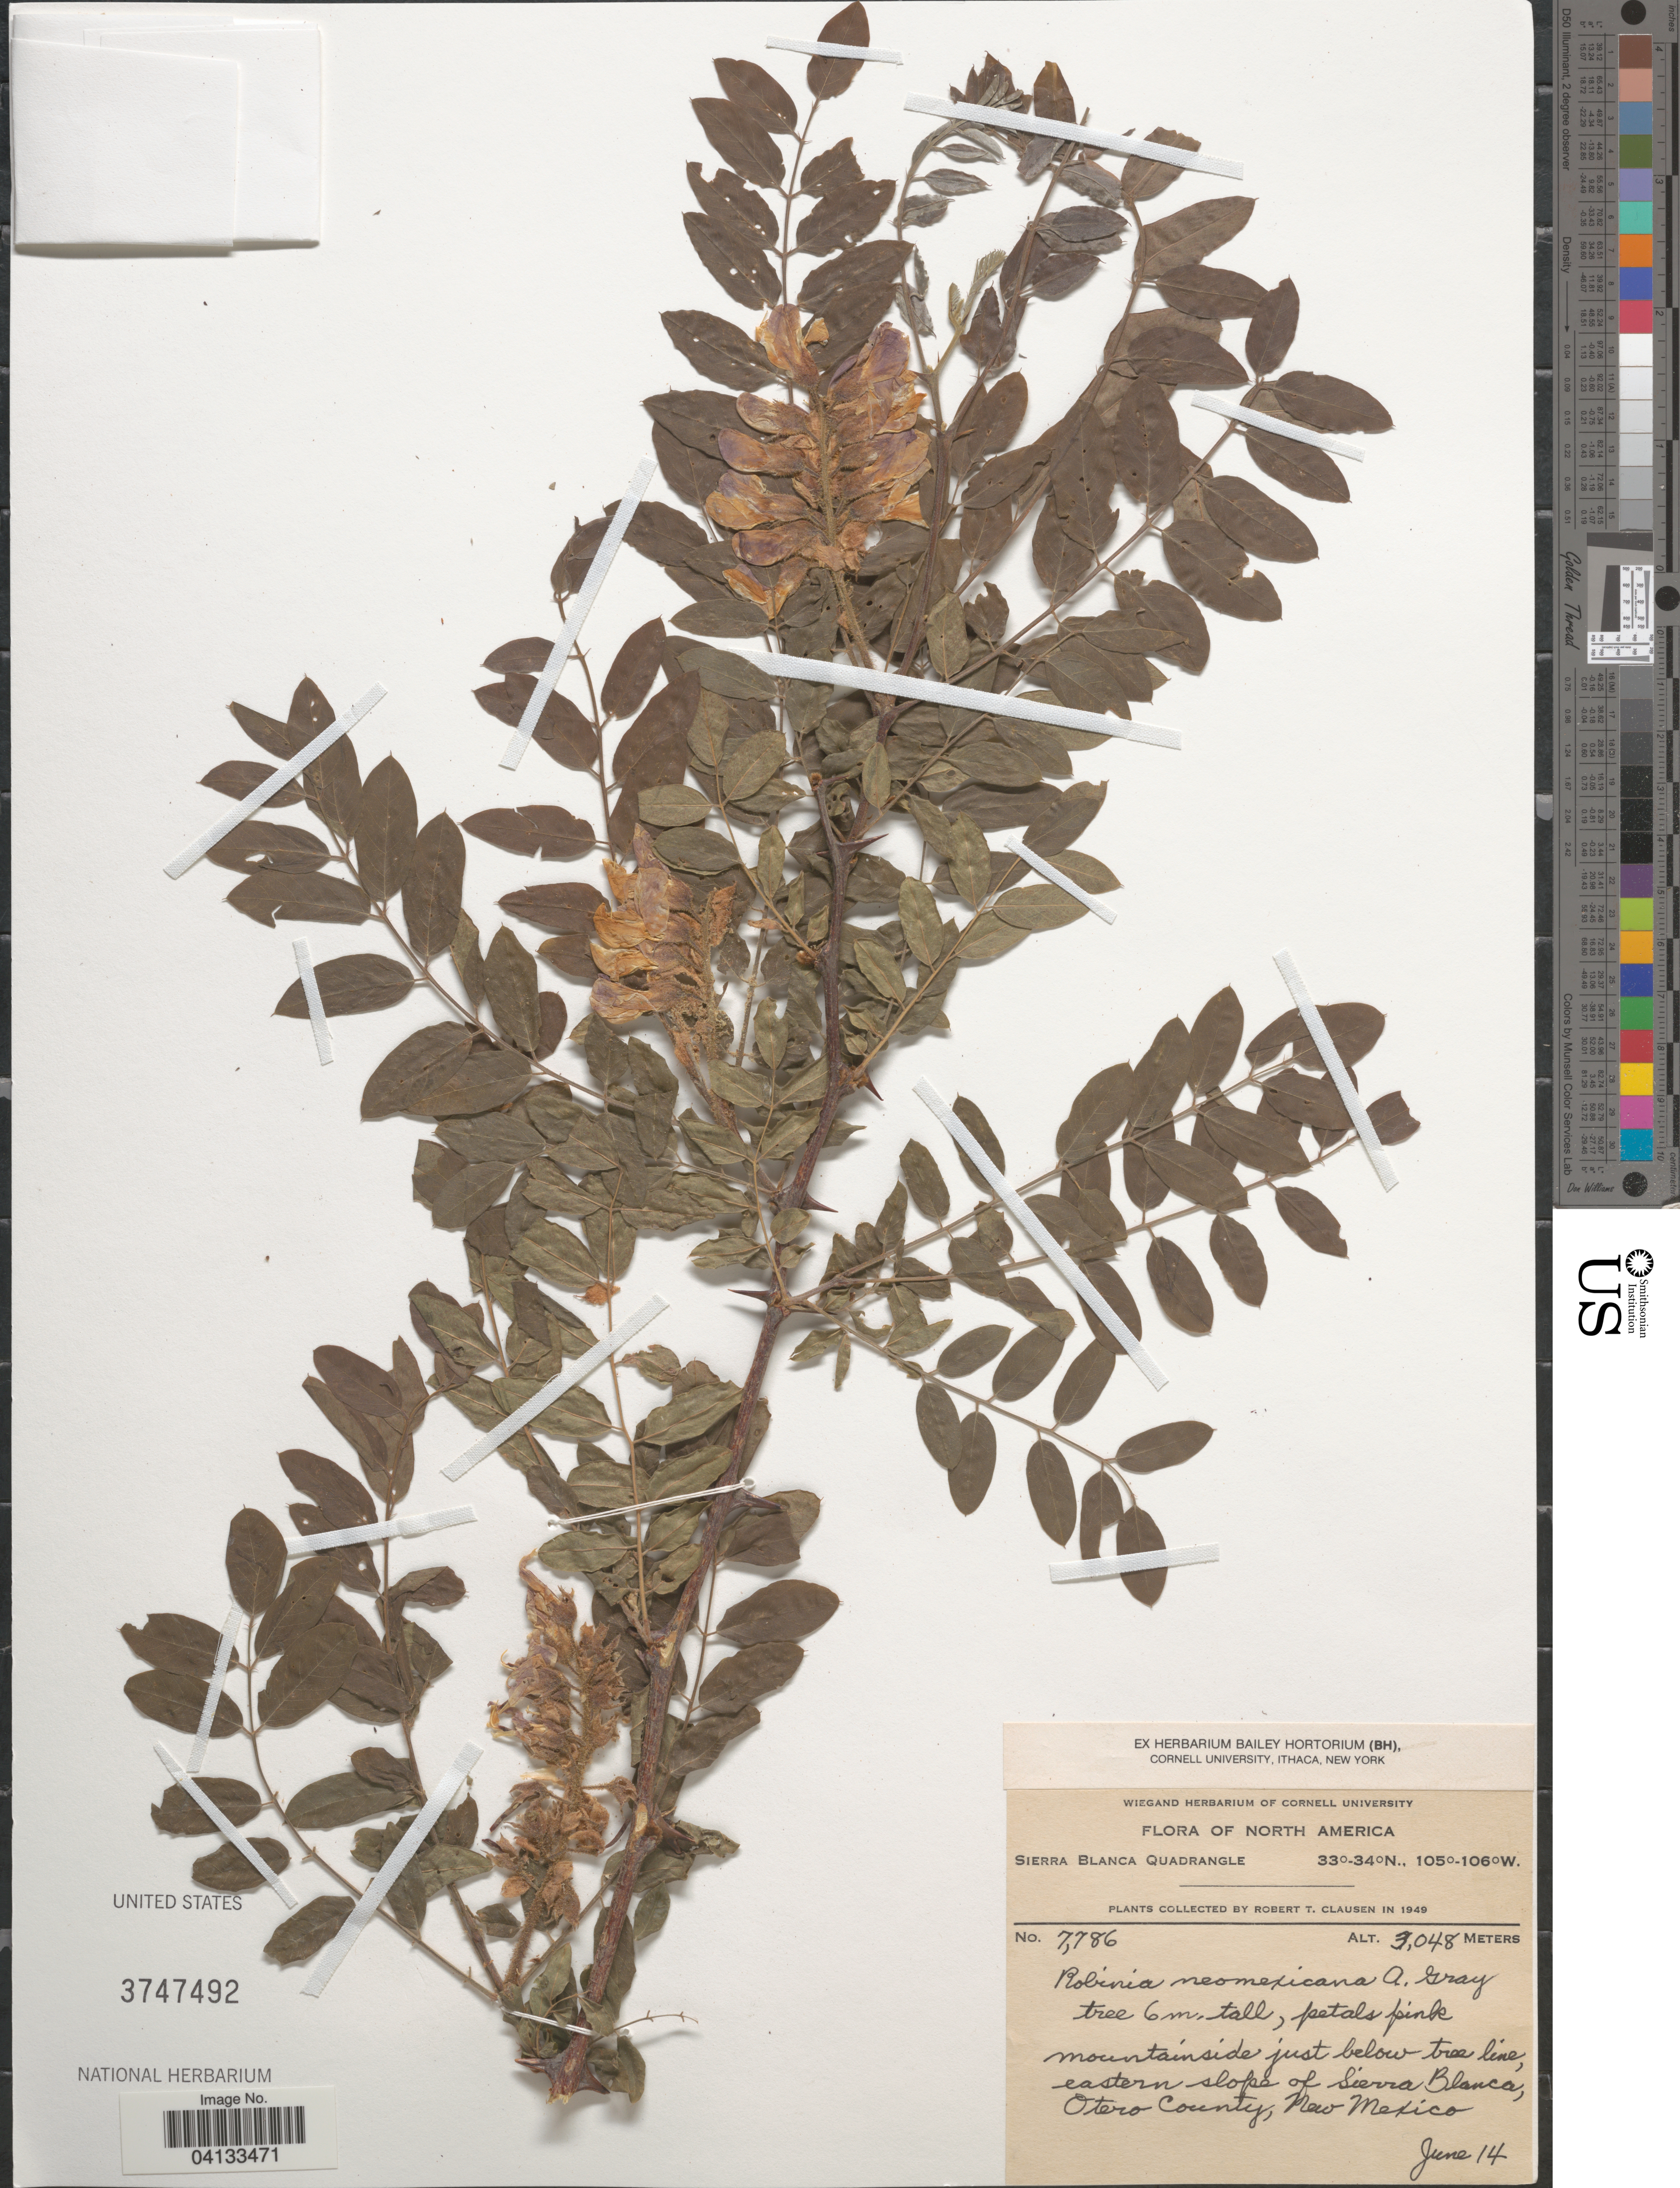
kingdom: Plantae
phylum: Tracheophyta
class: Magnoliopsida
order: Fabales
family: Fabaceae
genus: Robinia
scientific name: Robinia neomexicana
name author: A. Gray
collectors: R. T. Clausen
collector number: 7786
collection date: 1949-06-14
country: United States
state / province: New Mexico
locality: Sierra Blanca Quadrangle. Petals pink mountainside just below tree line, eastern slope of Sierra Blanca, Otero County.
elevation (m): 3048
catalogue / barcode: US 3747492